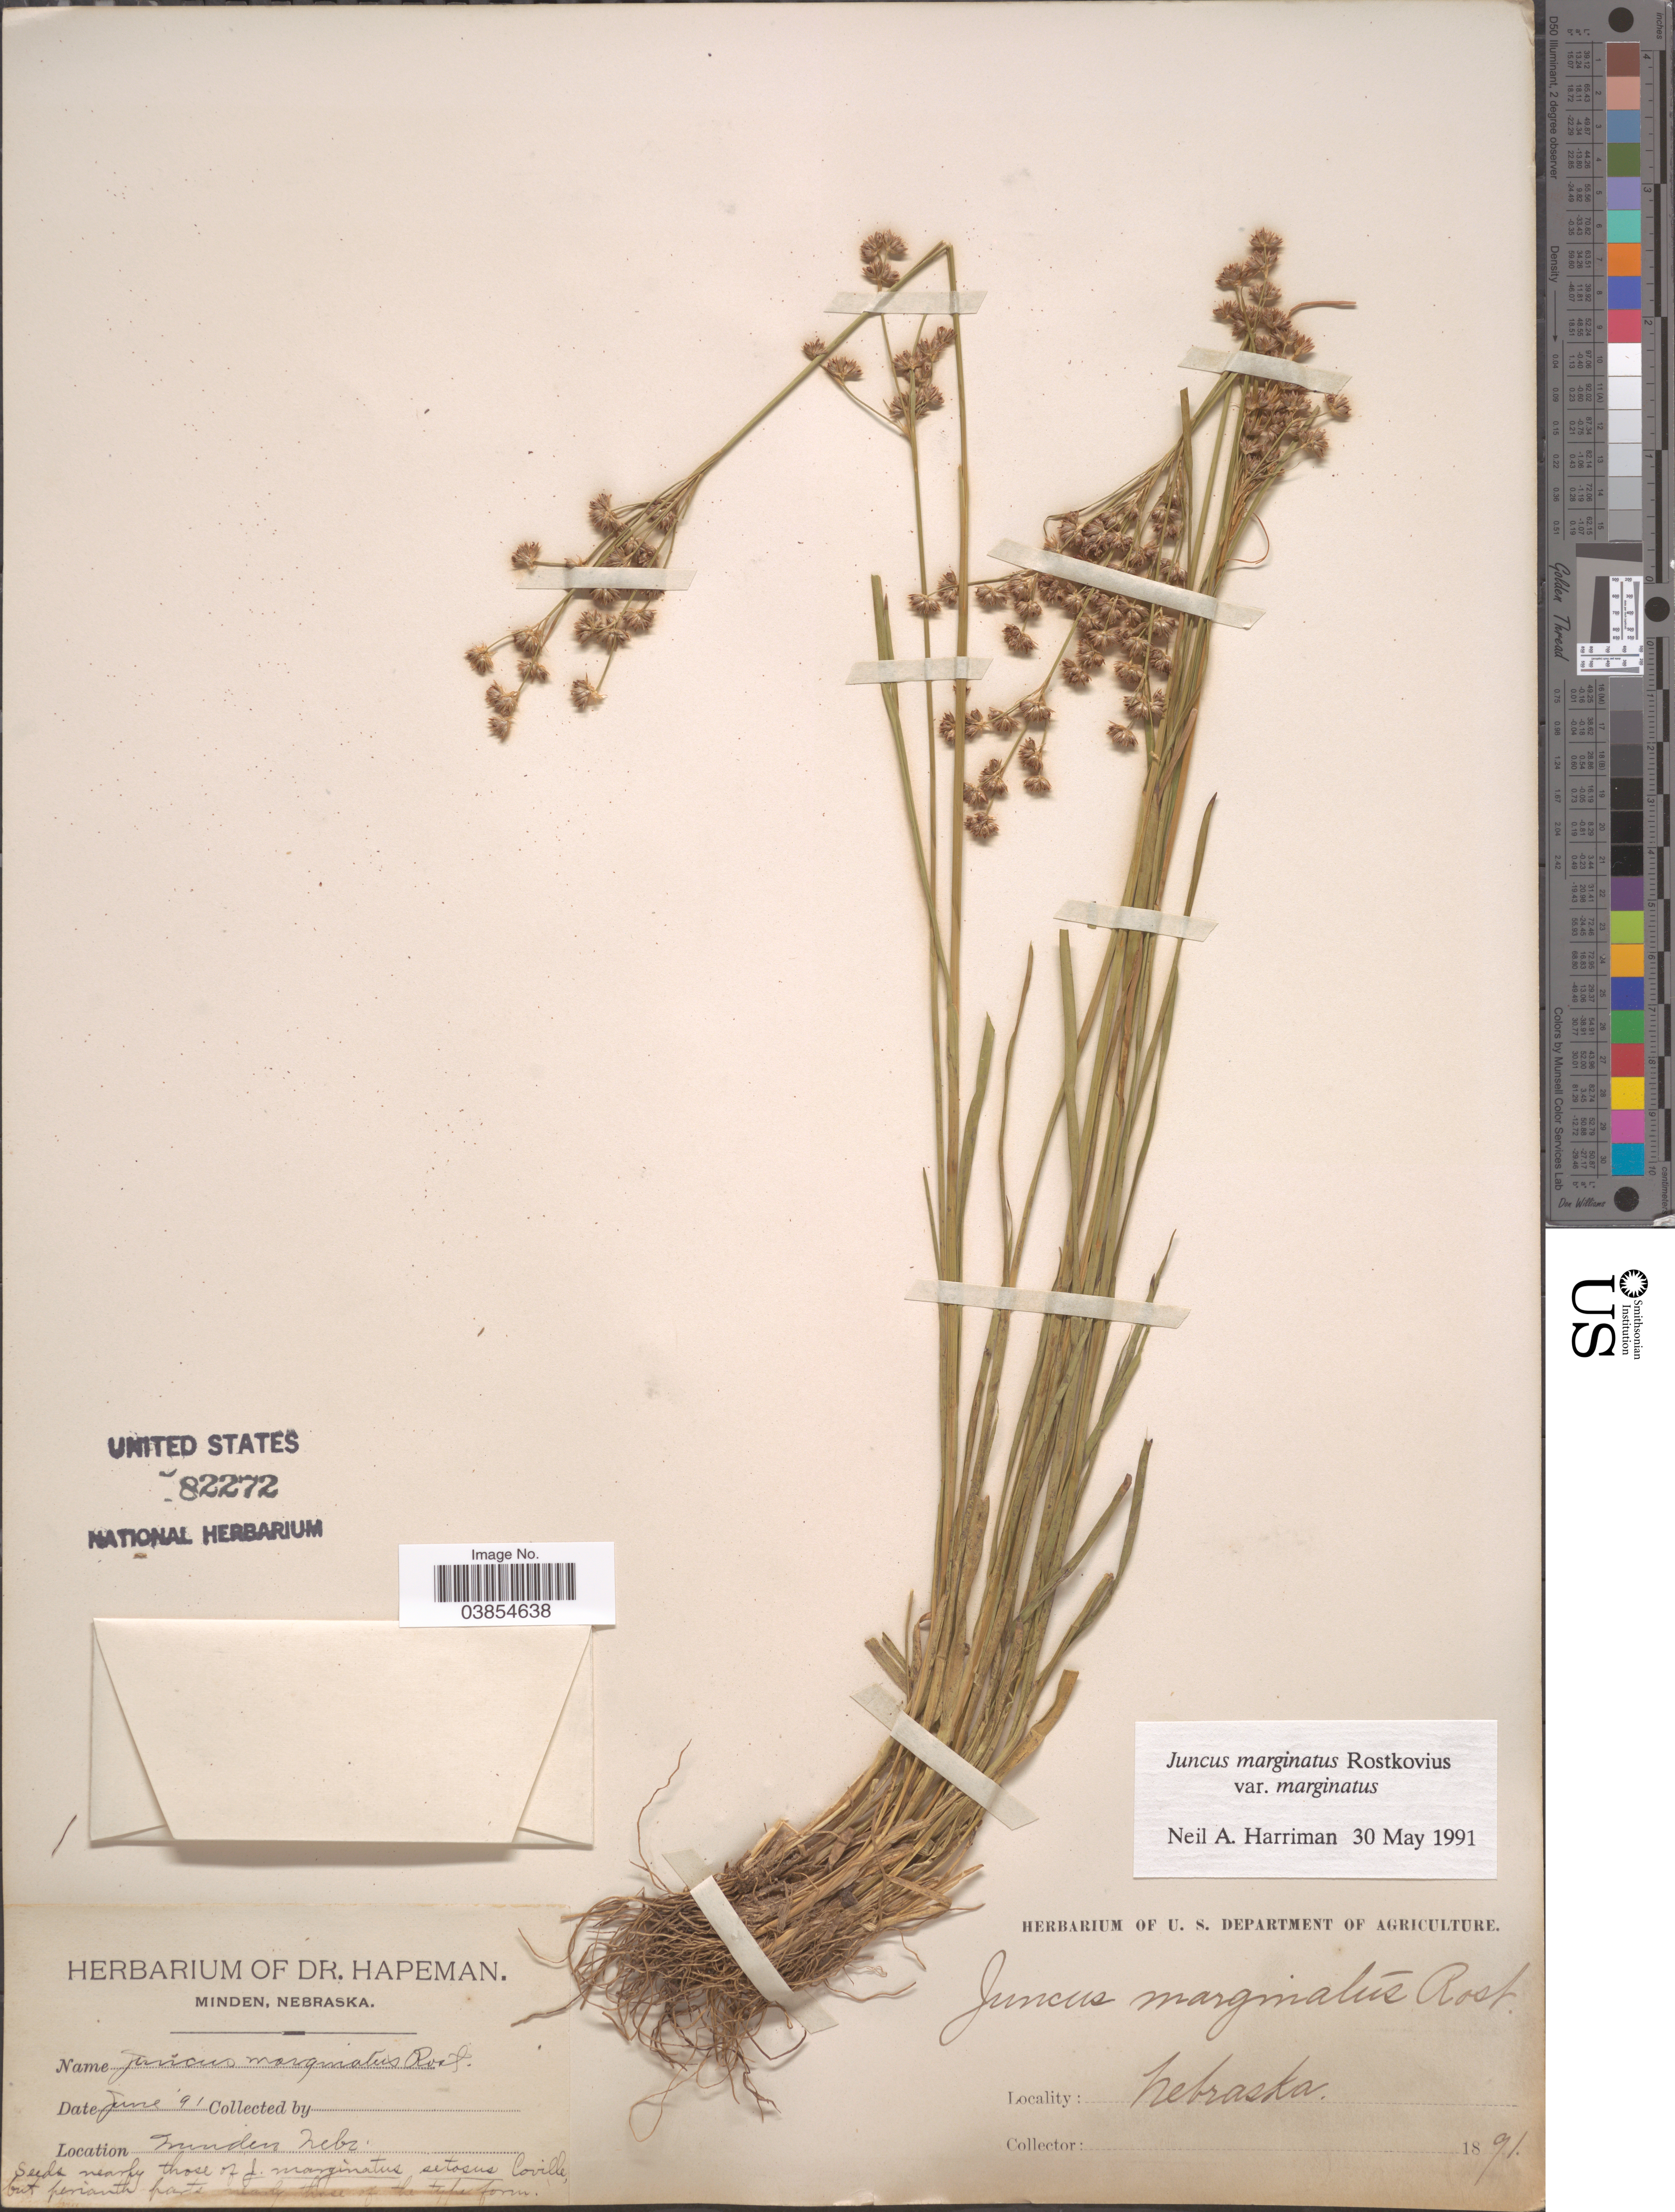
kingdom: Plantae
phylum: Tracheophyta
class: Liliopsida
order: Poales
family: Juncaceae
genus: Juncus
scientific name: Juncus marginatus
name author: Rostk.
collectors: Ex herb. Dr. Hapeman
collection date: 1891-06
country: United States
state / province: Nebraska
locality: Minden.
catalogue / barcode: US 82272